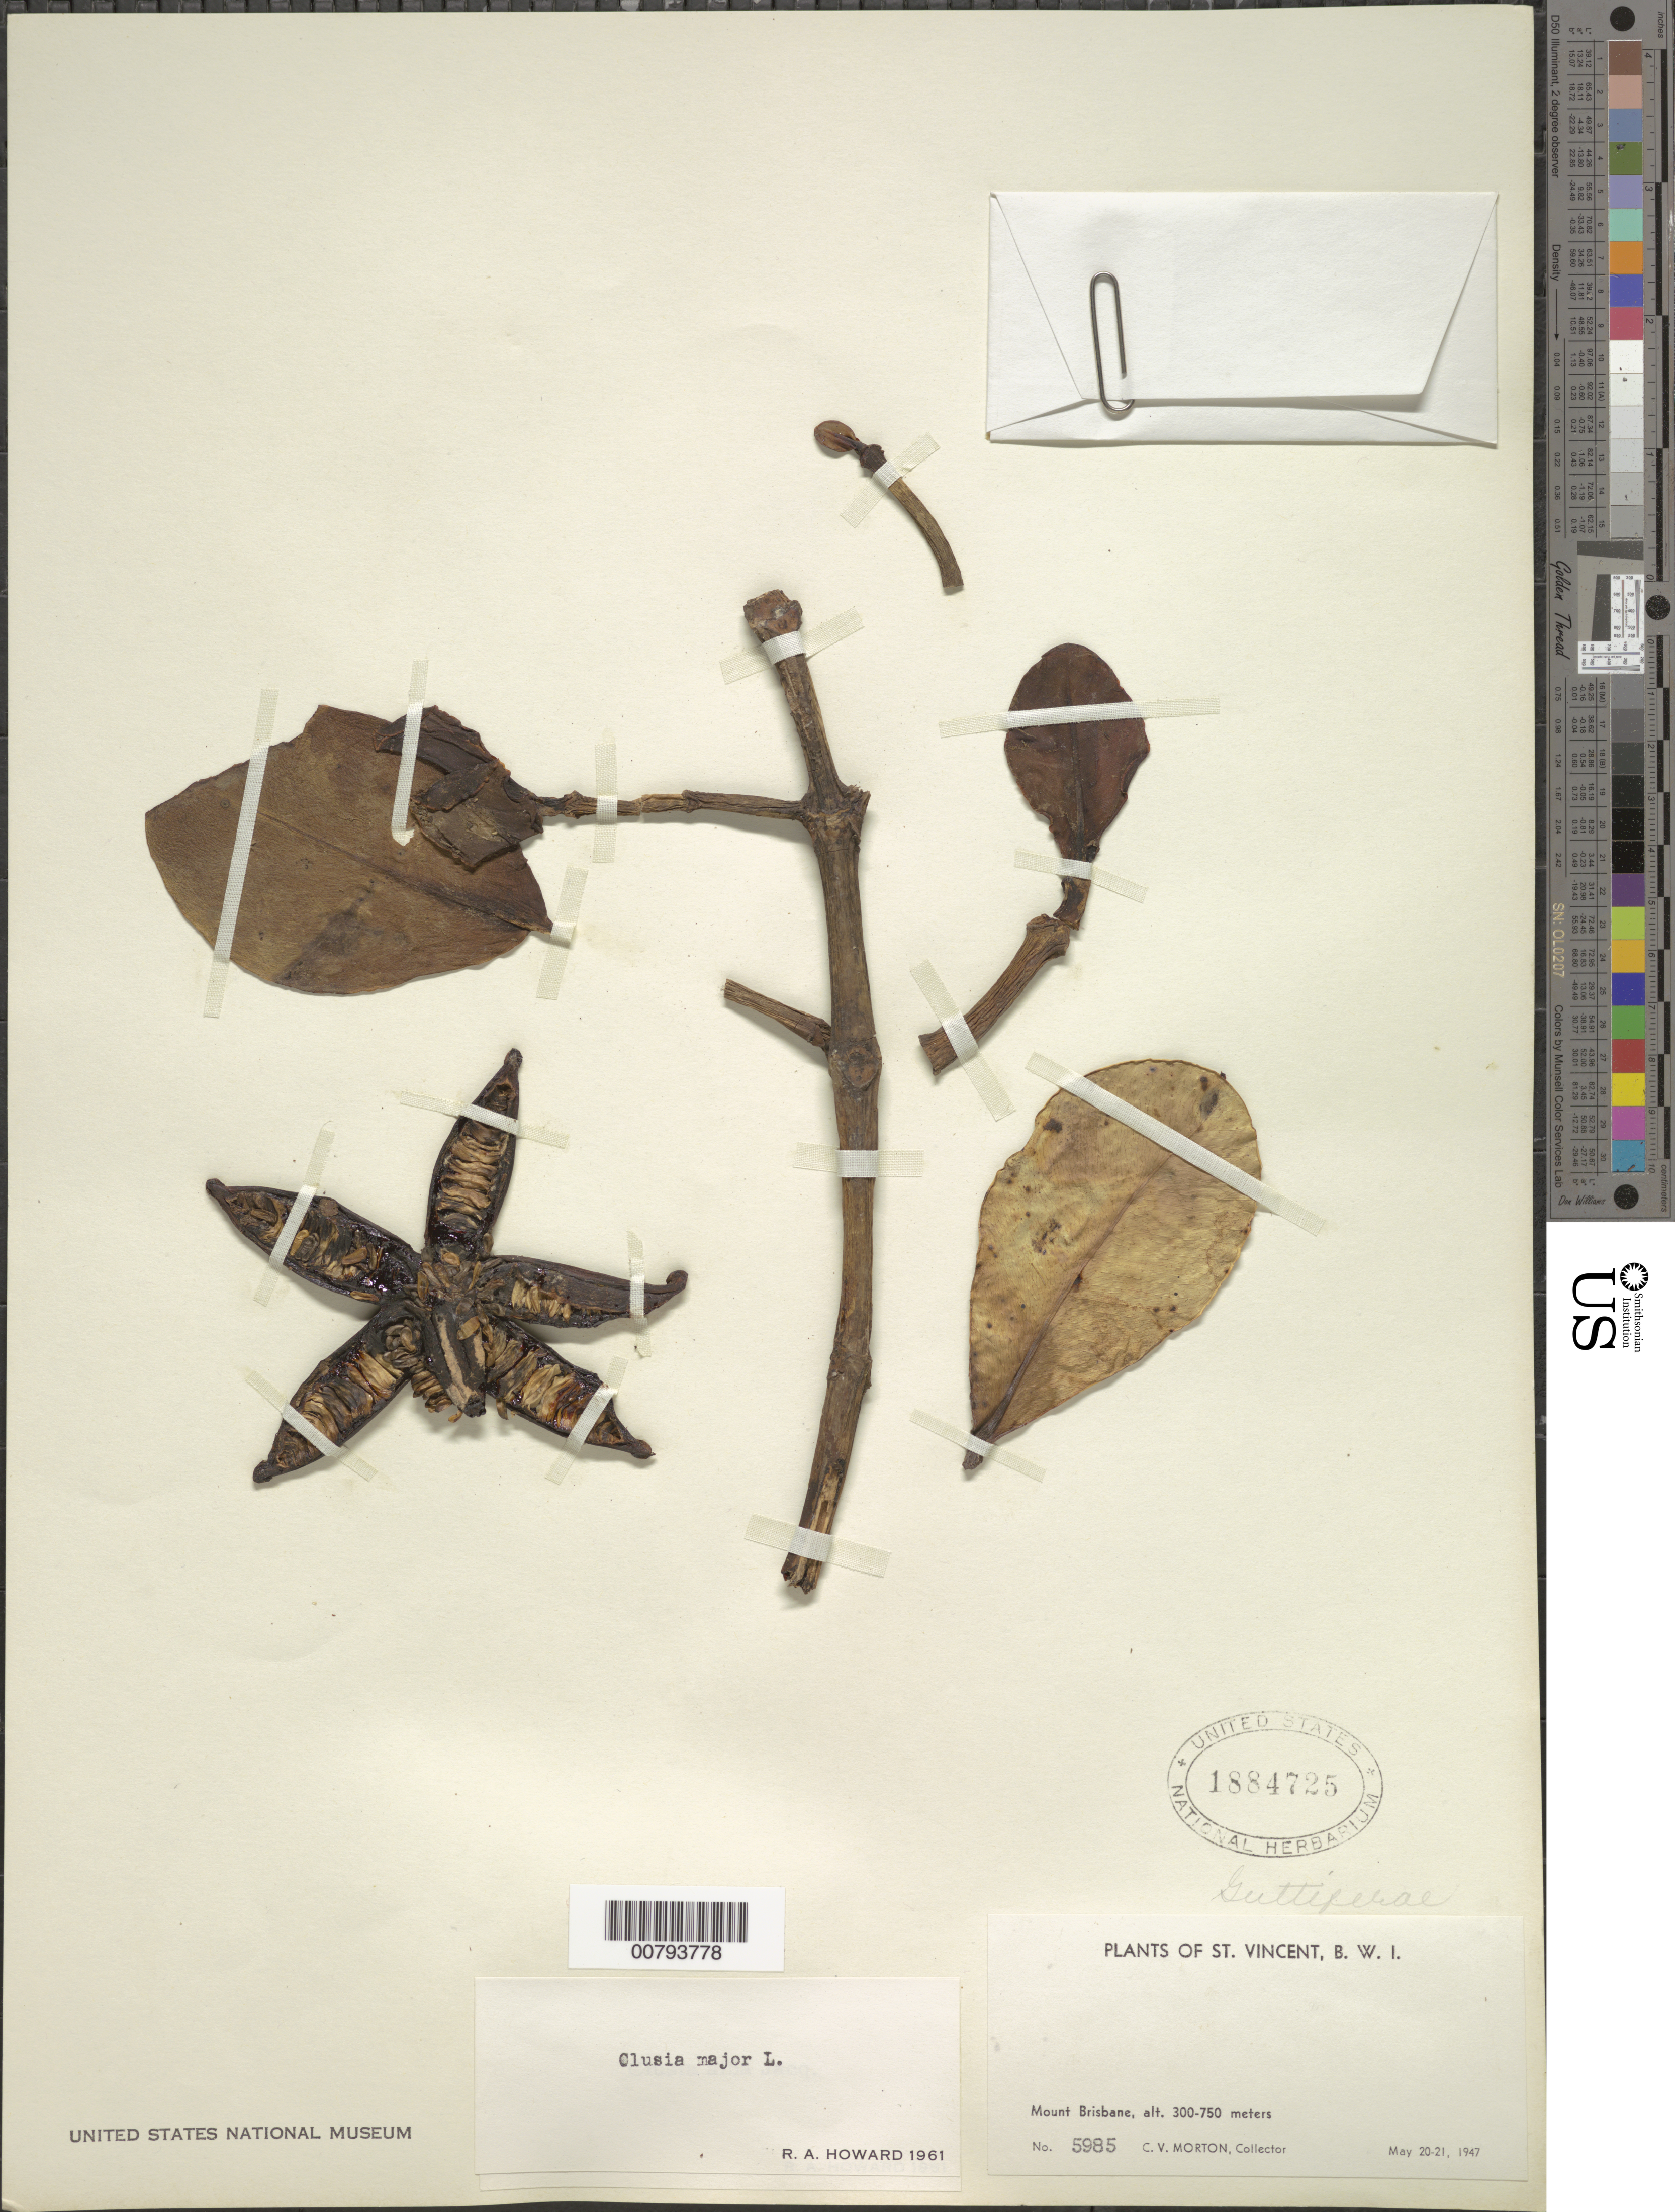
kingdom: Plantae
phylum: Tracheophyta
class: Magnoliopsida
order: Malpighiales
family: Clusiaceae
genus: Clusia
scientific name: Clusia major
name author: L.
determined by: Howard, R. A.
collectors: C. V. Morton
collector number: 5985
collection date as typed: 20 May 1947 to 21 May 1947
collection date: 1947-05-20/1947-05-21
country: St. Vincent - Grenadines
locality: Mount Brisbane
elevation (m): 300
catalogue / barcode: US 1884725